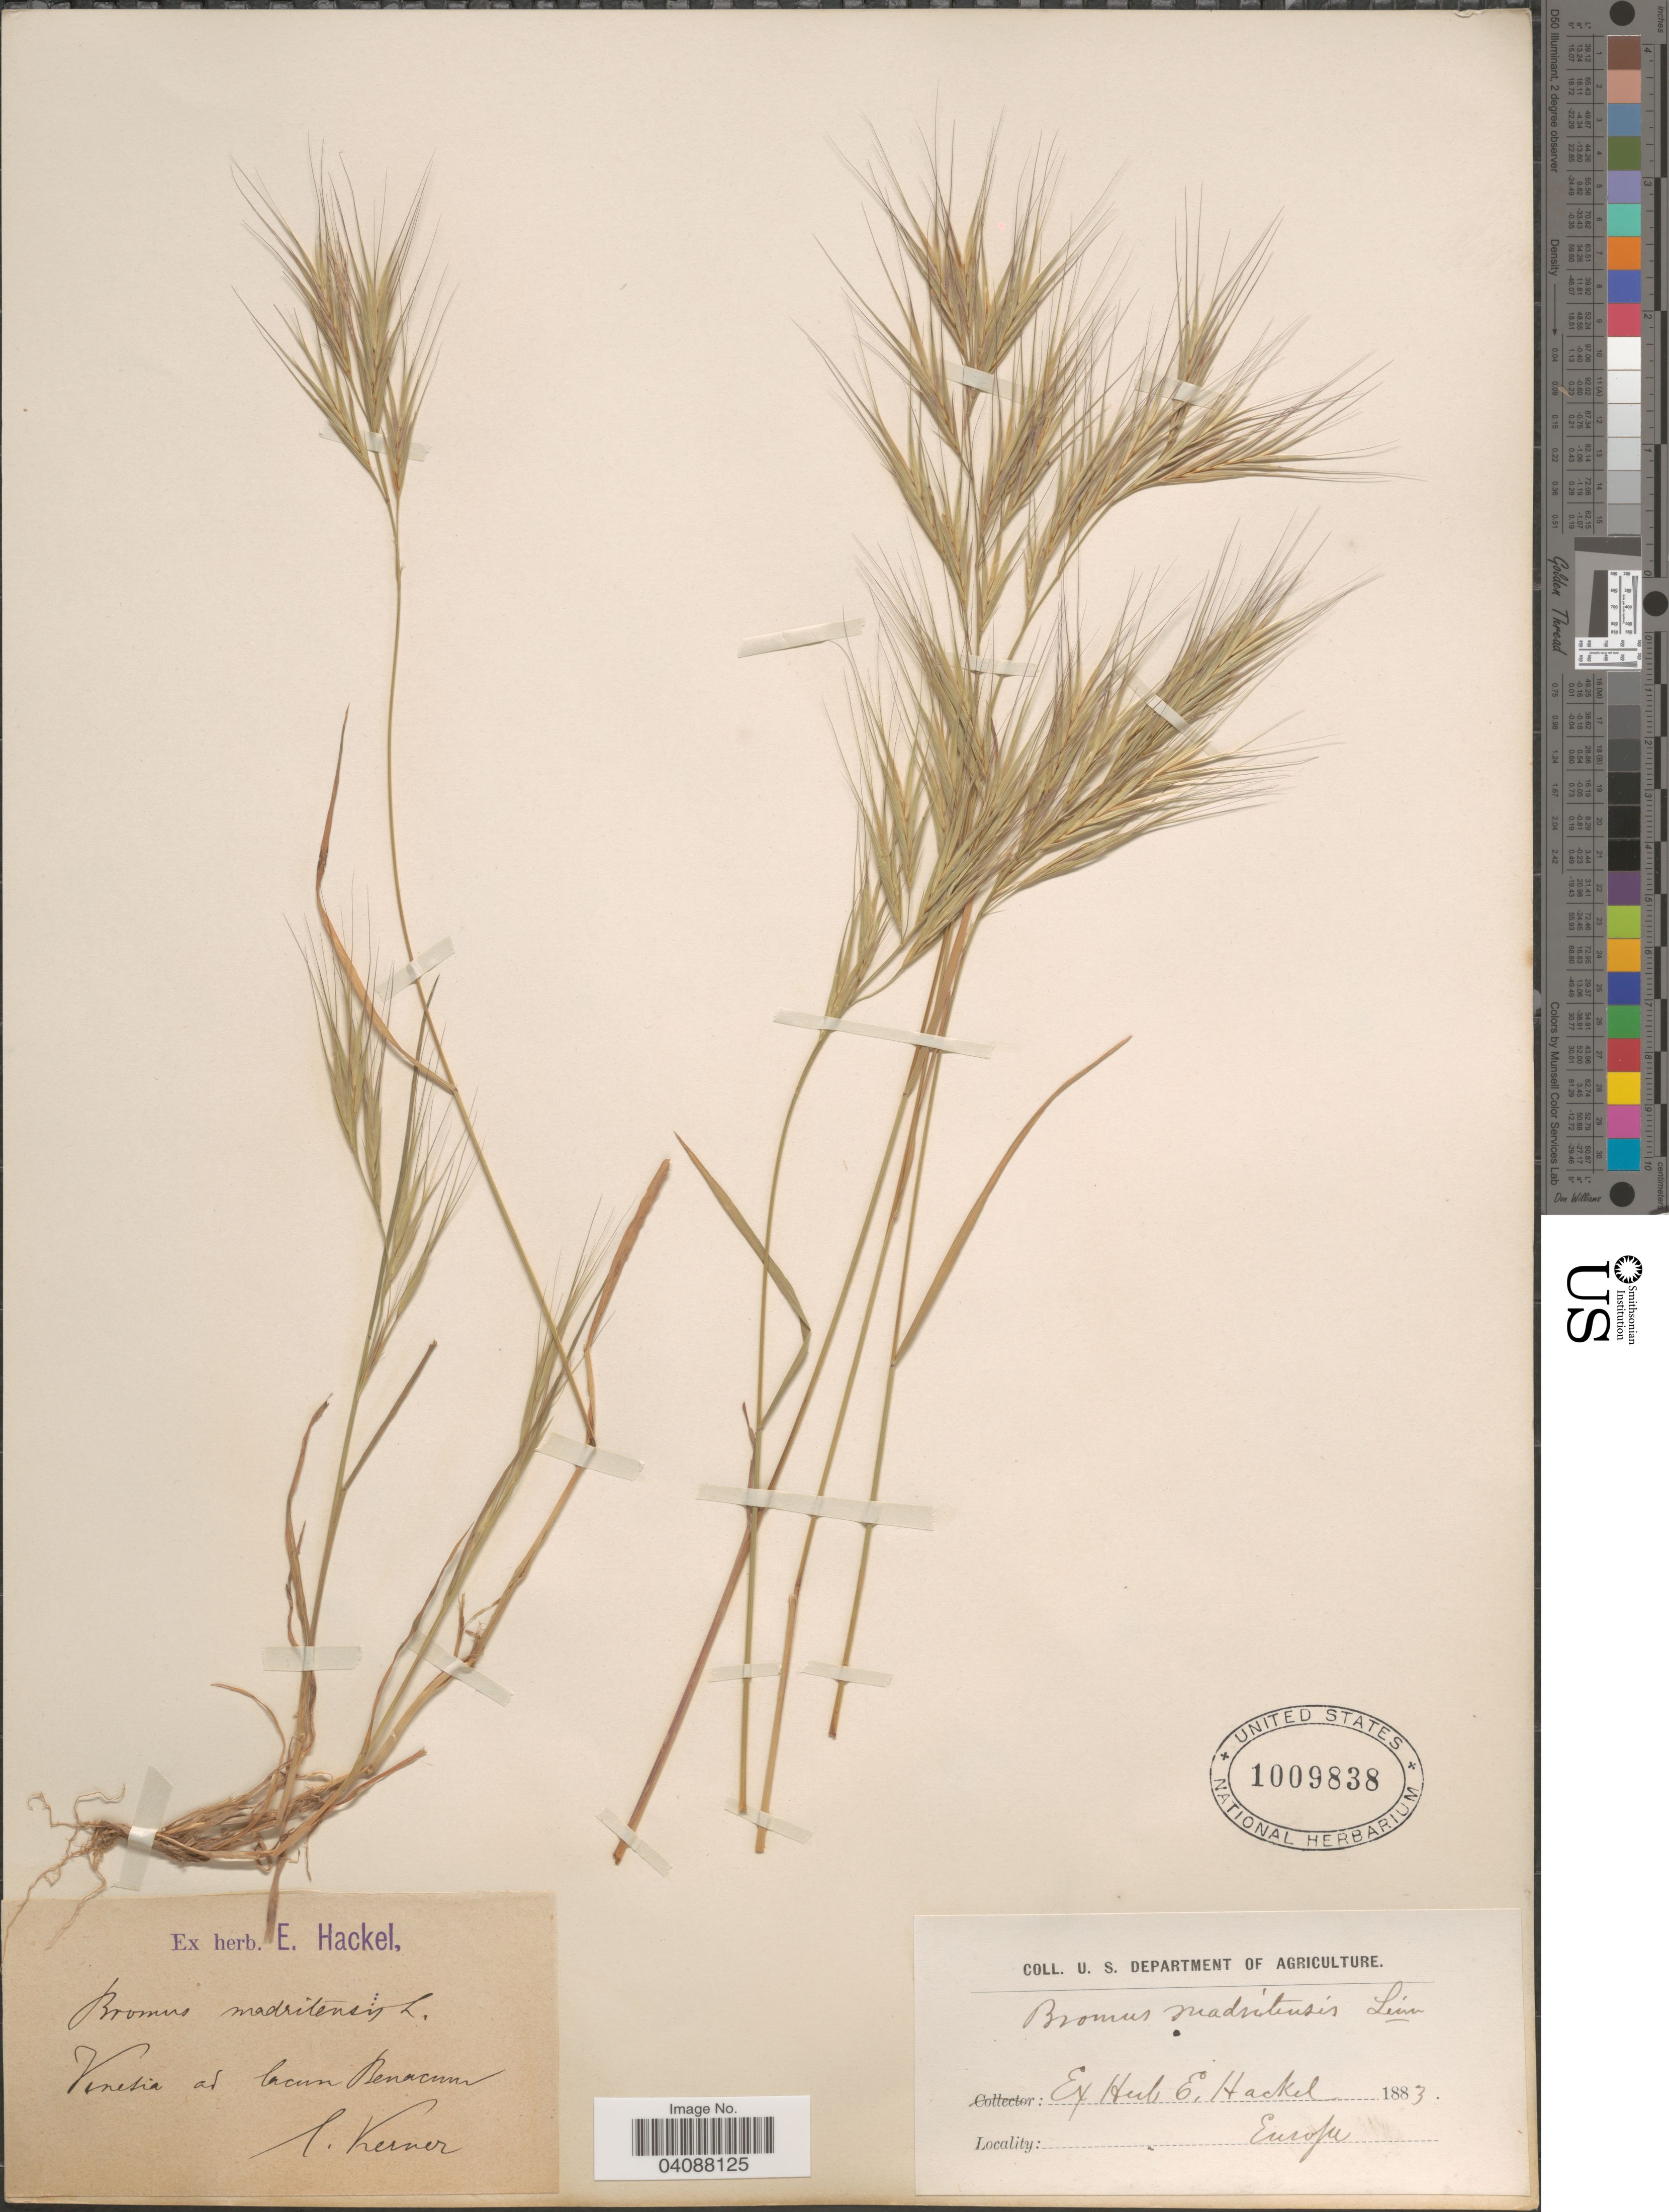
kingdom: Plantae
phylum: Tracheophyta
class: Liliopsida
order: Poales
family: Poaceae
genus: Bromus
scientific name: Bromus madritensis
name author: L.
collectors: -. Kerner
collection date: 1883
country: Italy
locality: Ventia ad lacum Benacum.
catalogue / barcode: US 1009838